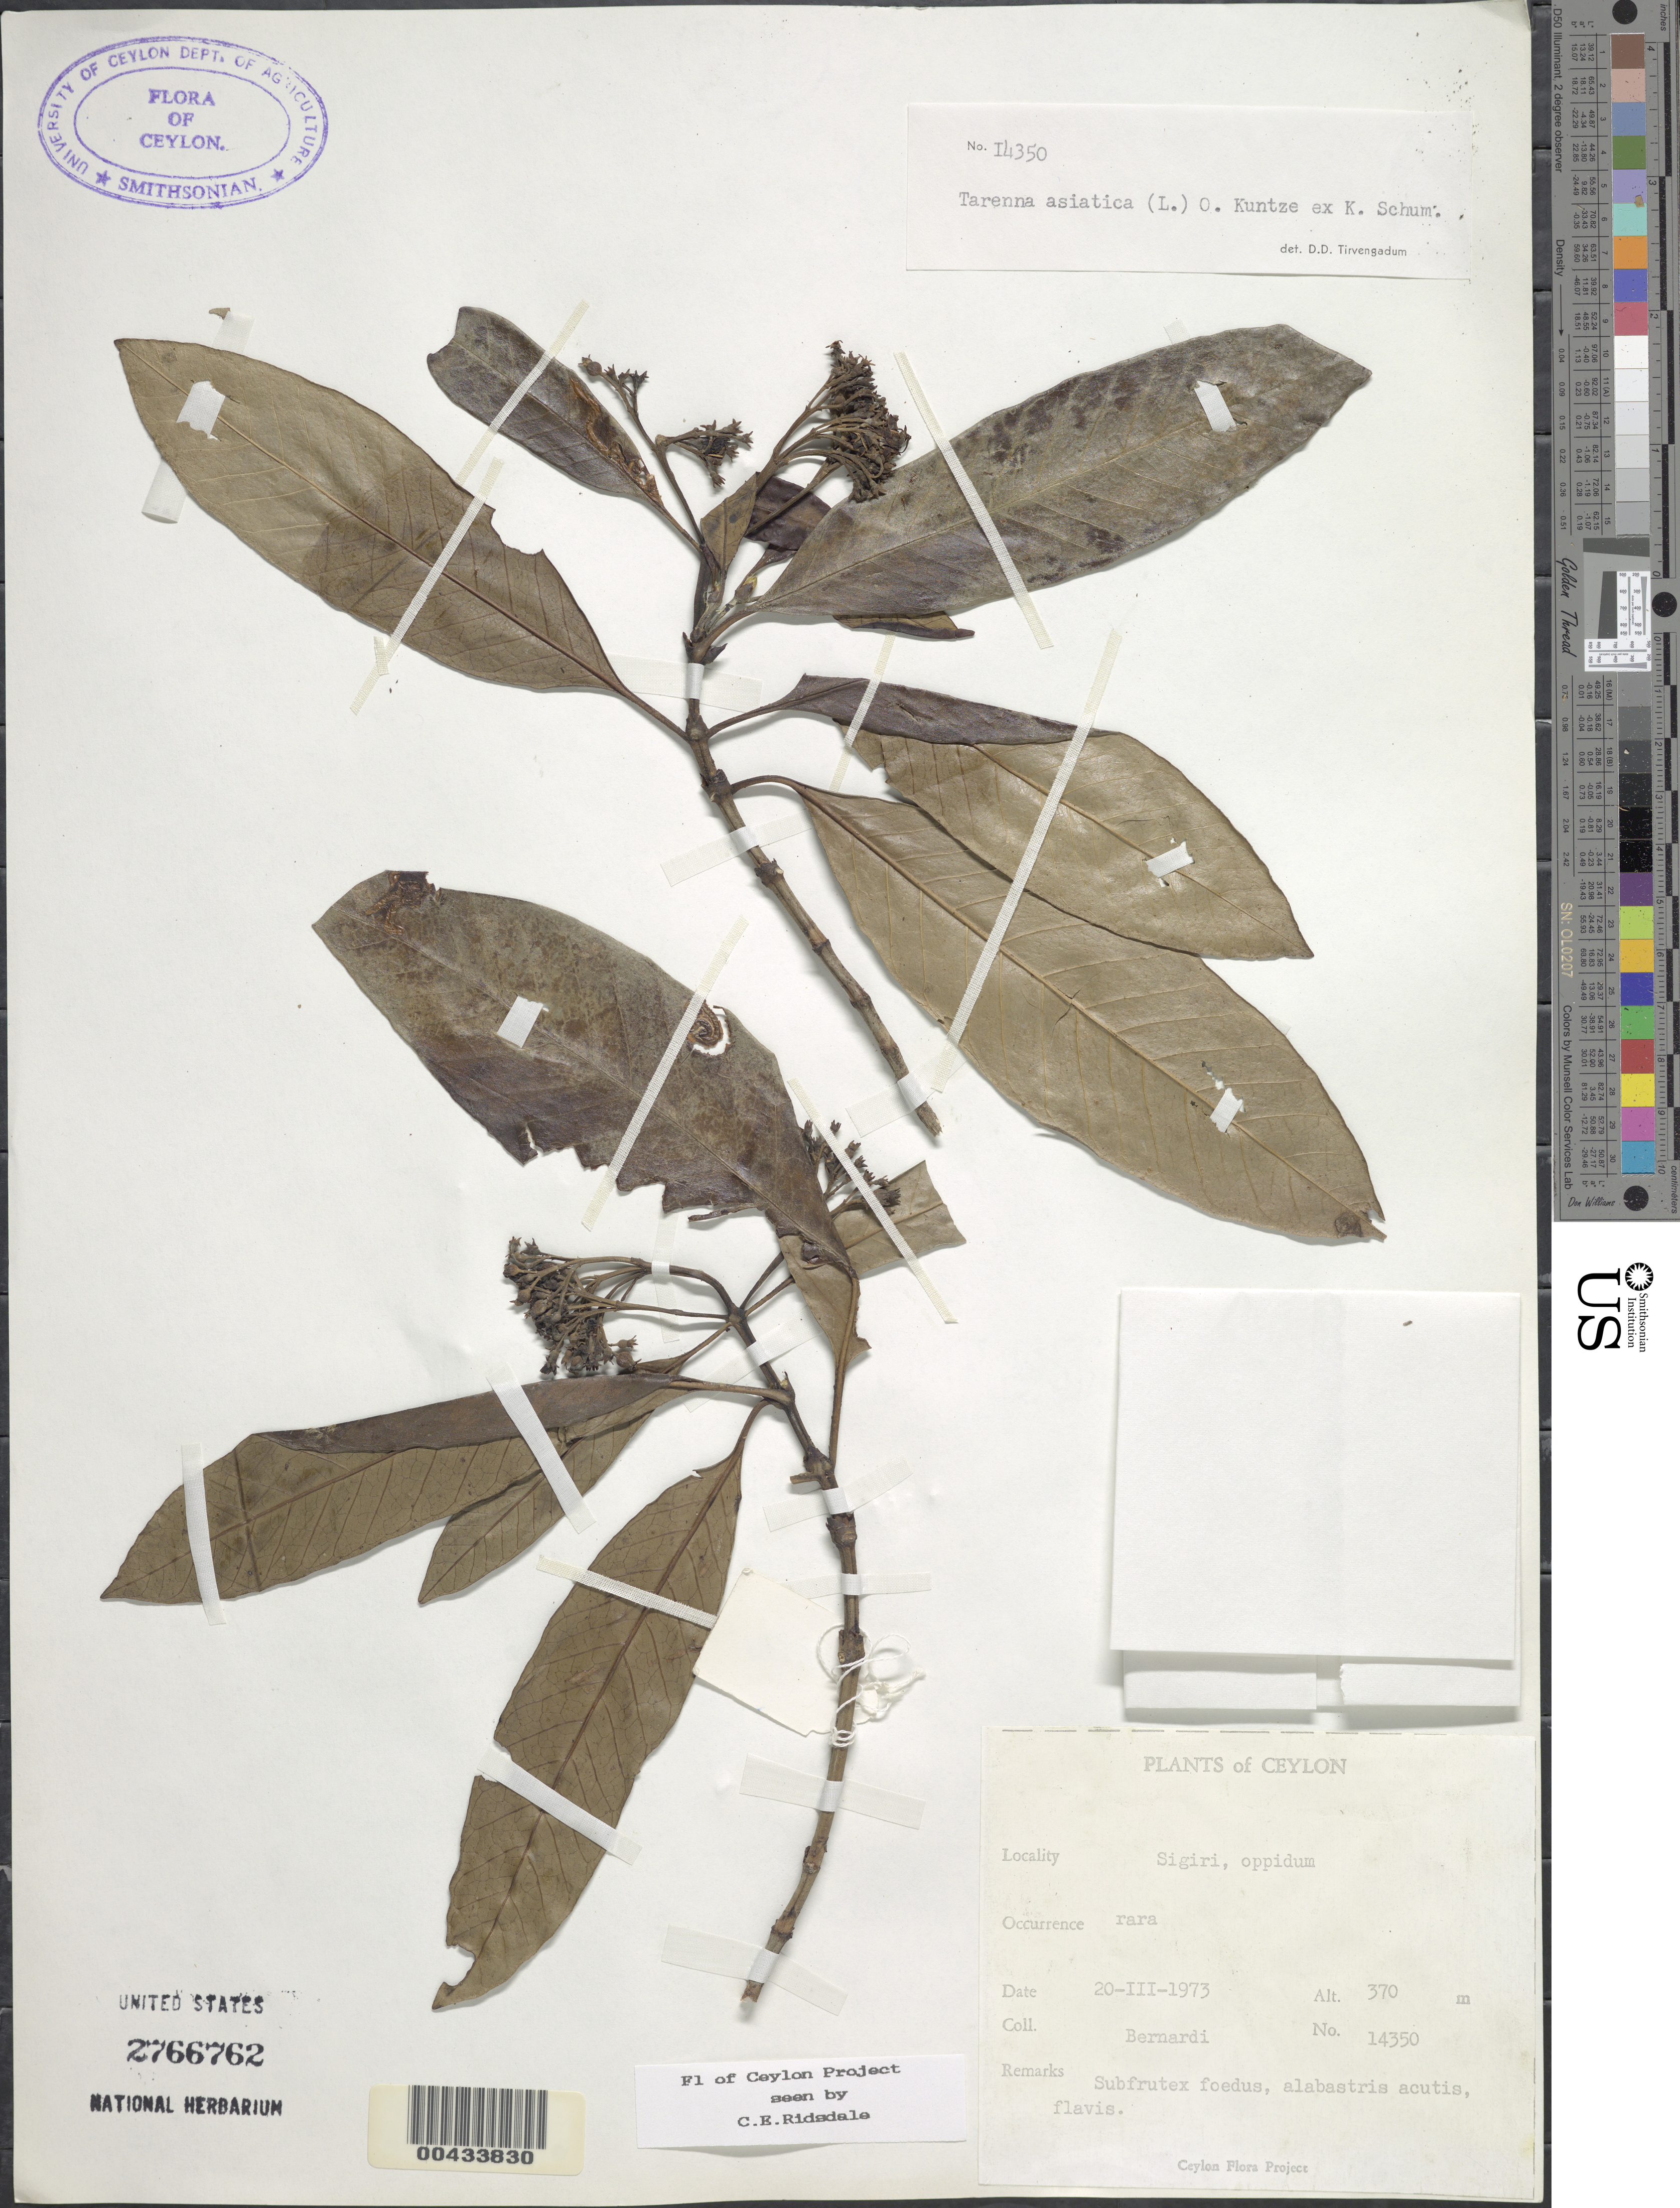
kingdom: Plantae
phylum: Tracheophyta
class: Magnoliopsida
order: Gentianales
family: Rubiaceae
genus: Tarenna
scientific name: Tarenna asiatica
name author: (L.) Kuntze ex K. Schum.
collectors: W. Bernardi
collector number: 14350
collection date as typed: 20 Mar 1973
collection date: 1973-03-20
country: Sri Lanka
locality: Sigiri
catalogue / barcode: US 2766762